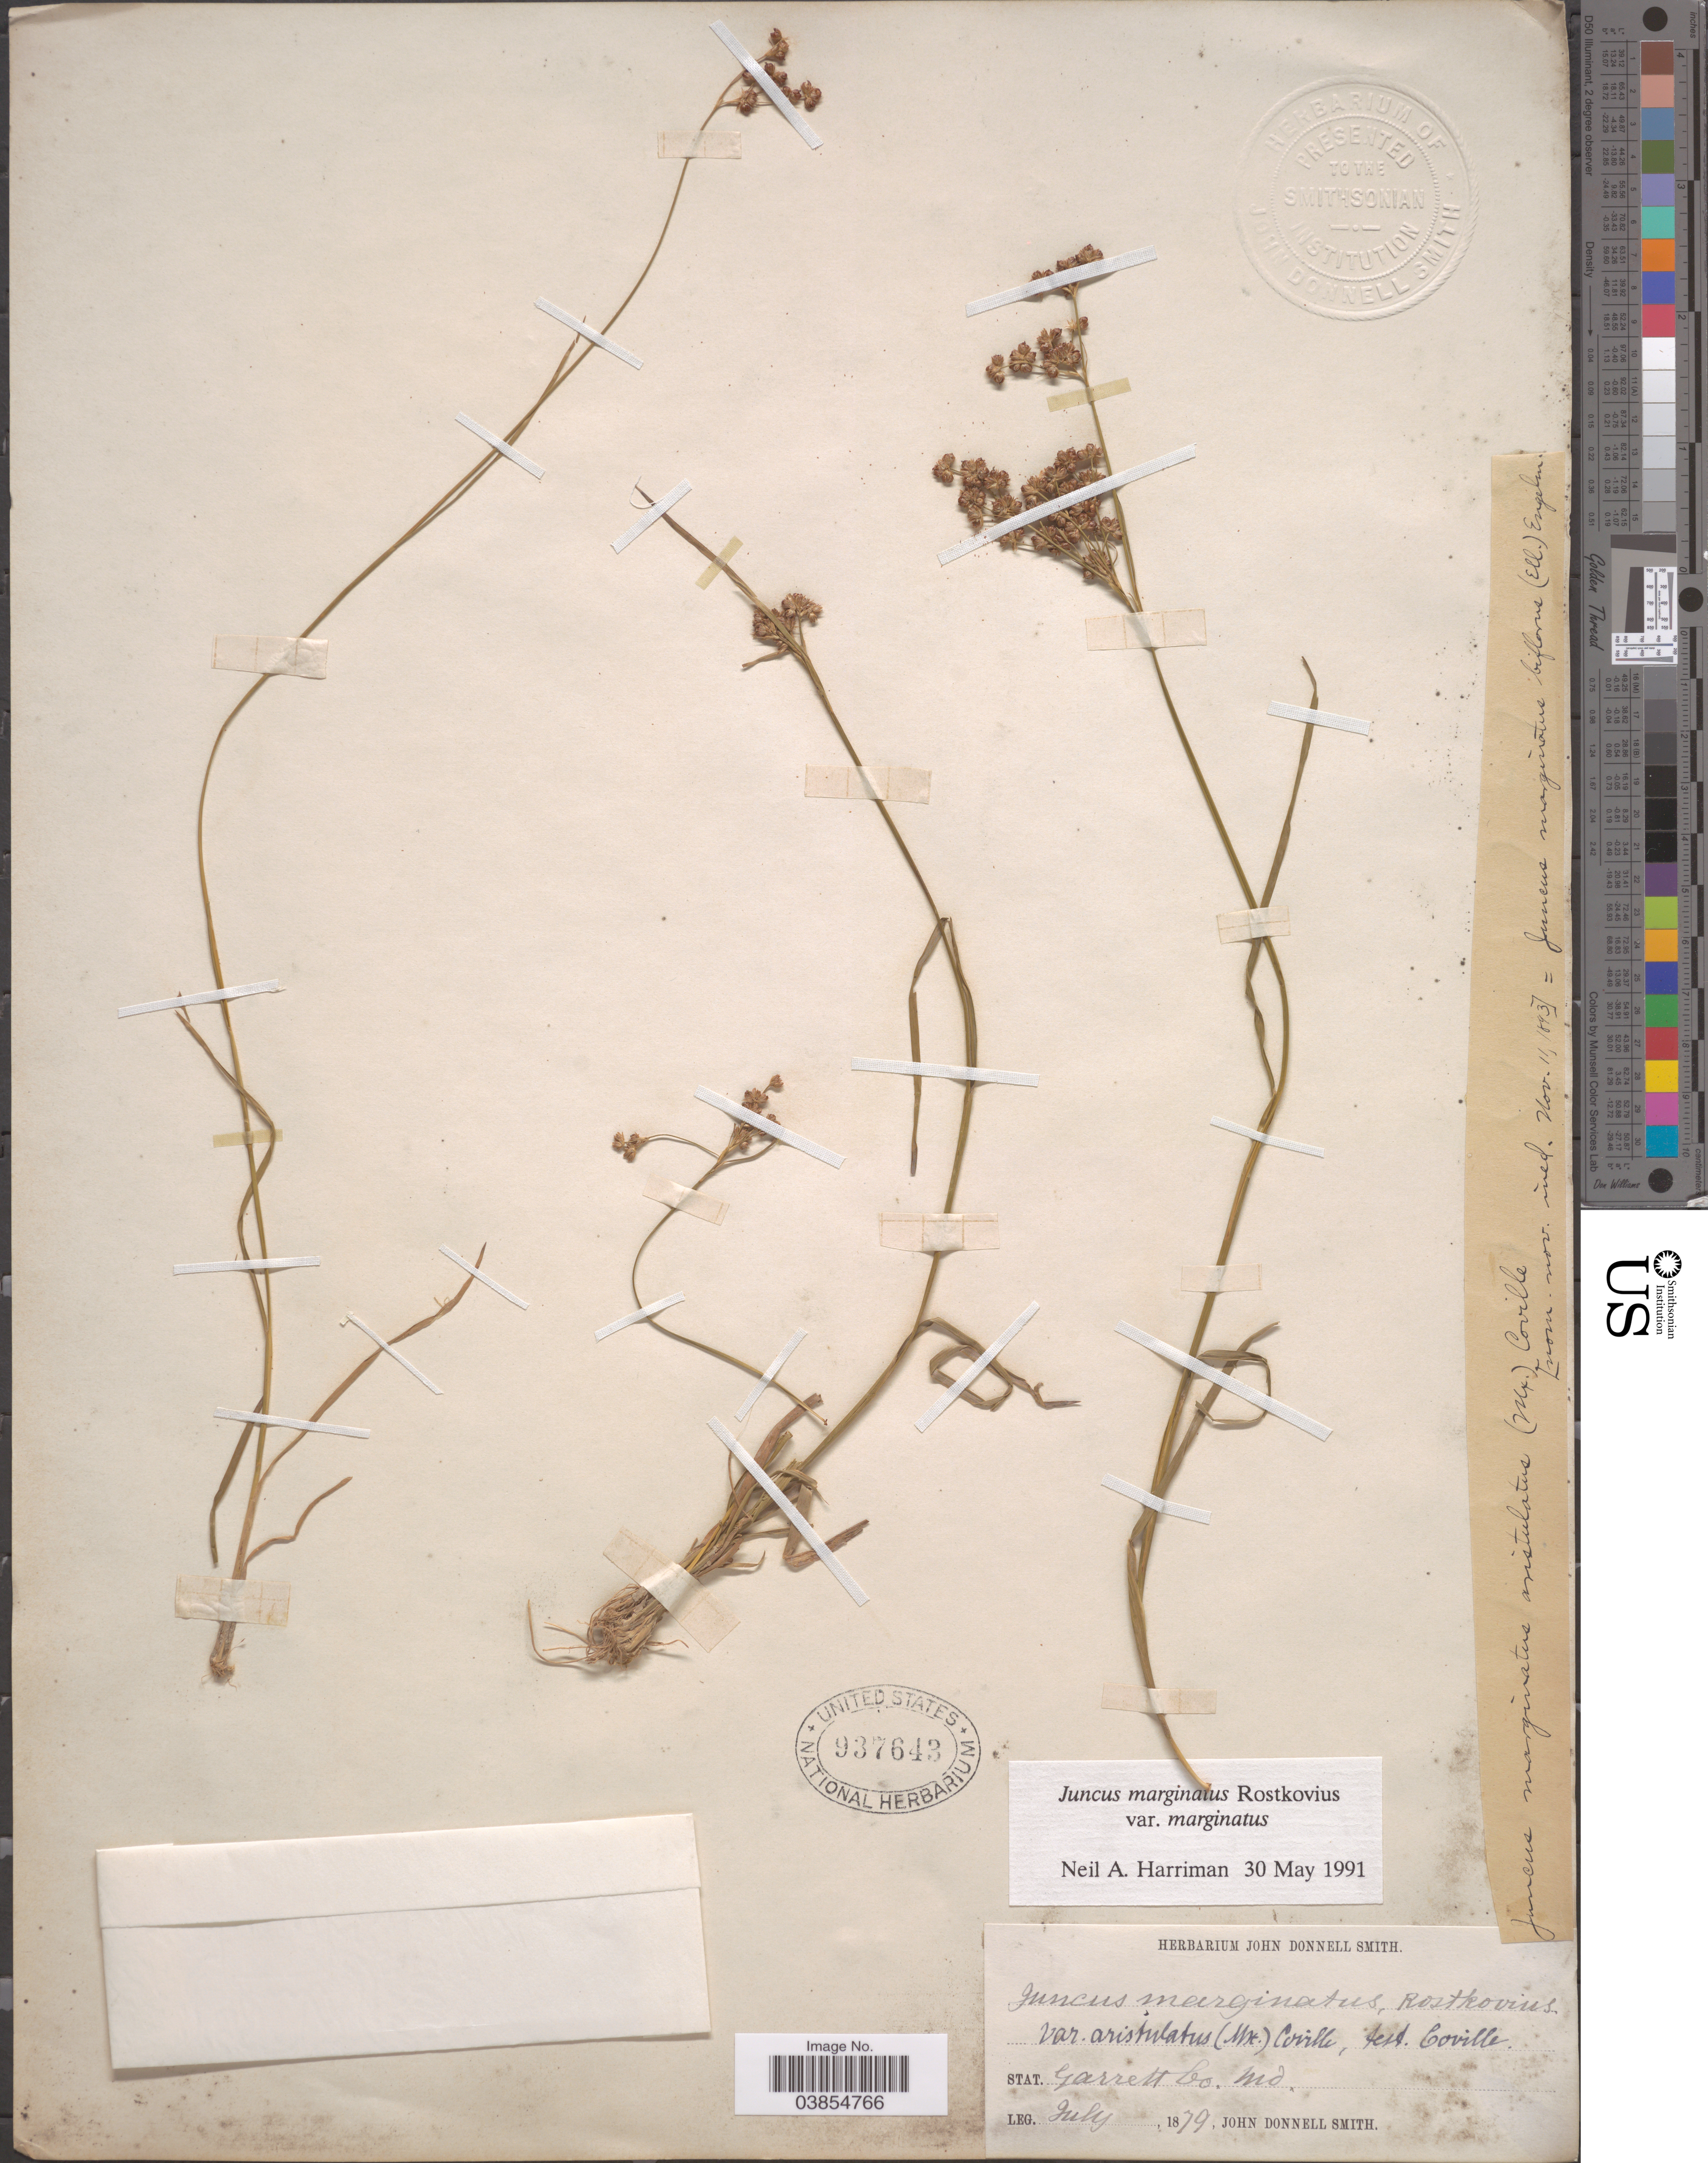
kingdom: Plantae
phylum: Tracheophyta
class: Liliopsida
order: Poales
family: Juncaceae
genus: Juncus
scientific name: Juncus marginatus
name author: Rostk.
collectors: J. Donnell Smith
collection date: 1879-07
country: United States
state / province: Maryland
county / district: Garrett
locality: Stat. Garrett Co.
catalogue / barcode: US 937643